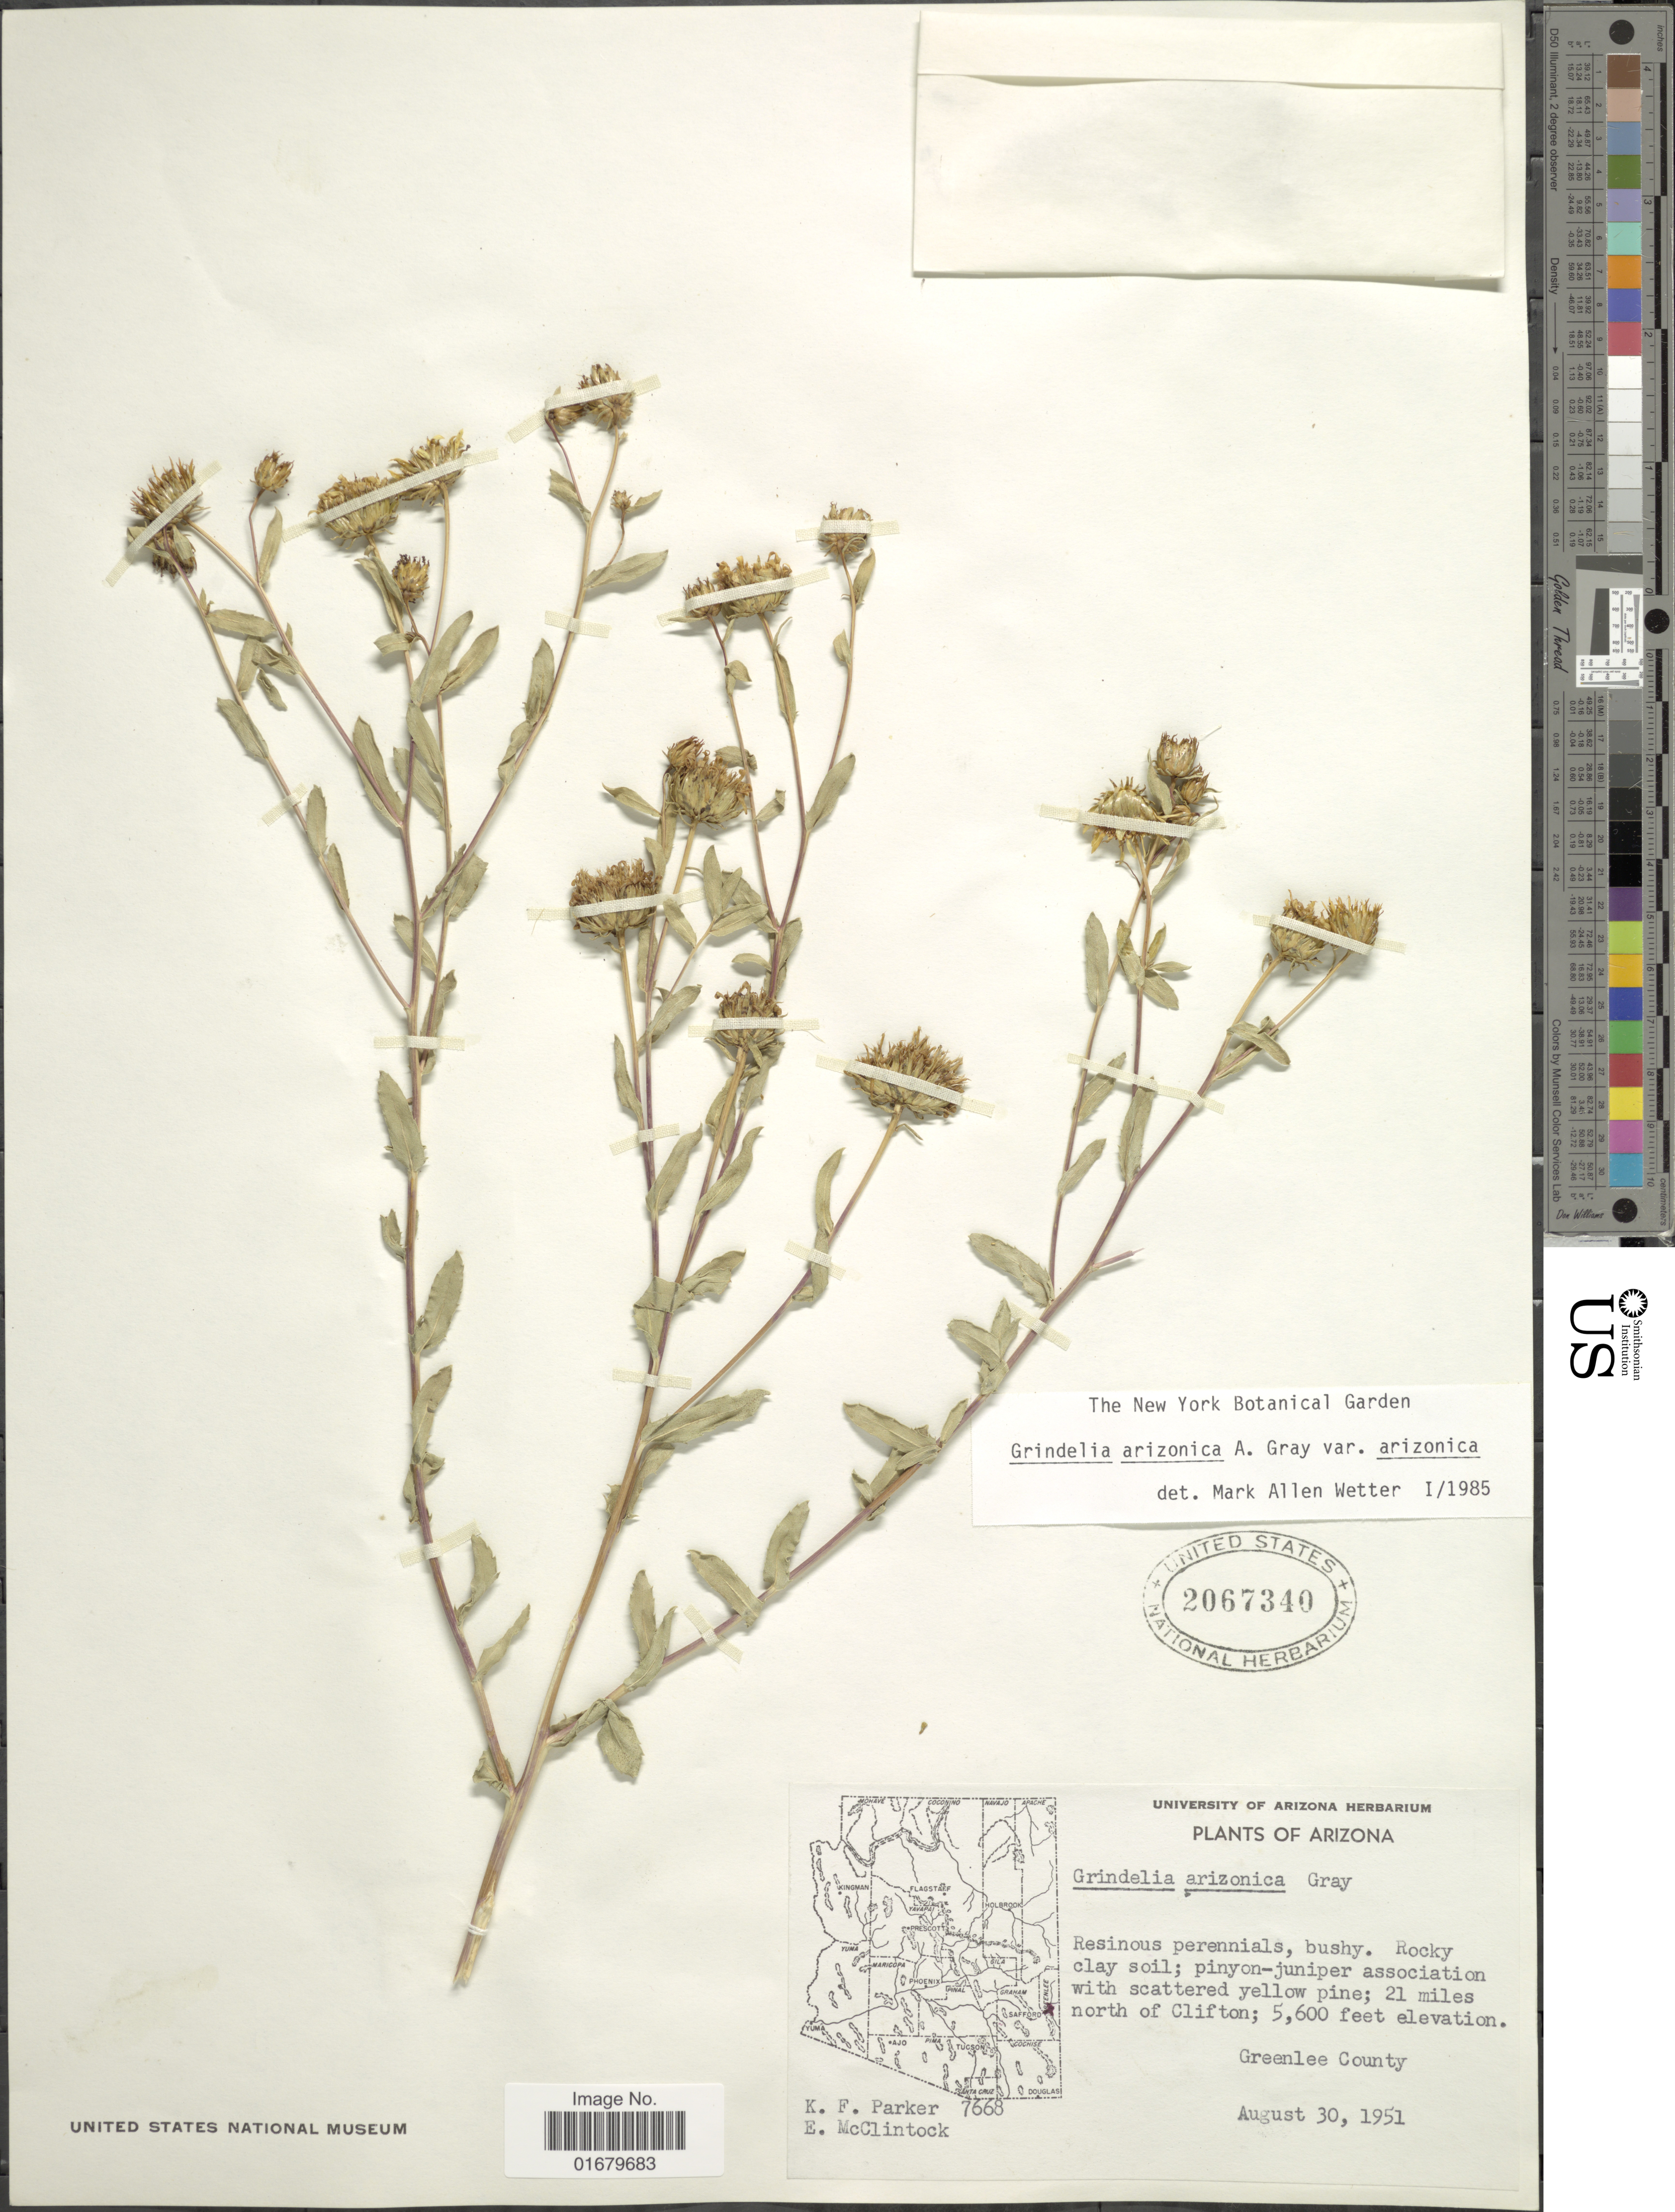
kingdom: Plantae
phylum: Tracheophyta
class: Magnoliopsida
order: Asterales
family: Asteraceae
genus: Grindelia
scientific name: Grindelia arizonica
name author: A. Gray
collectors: K. F. Parker & E. McClintock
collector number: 7668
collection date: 1951-08-30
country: United States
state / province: Arizona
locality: Greenlee County, 21 miles north of Clifton.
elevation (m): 1707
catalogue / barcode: US 2067340